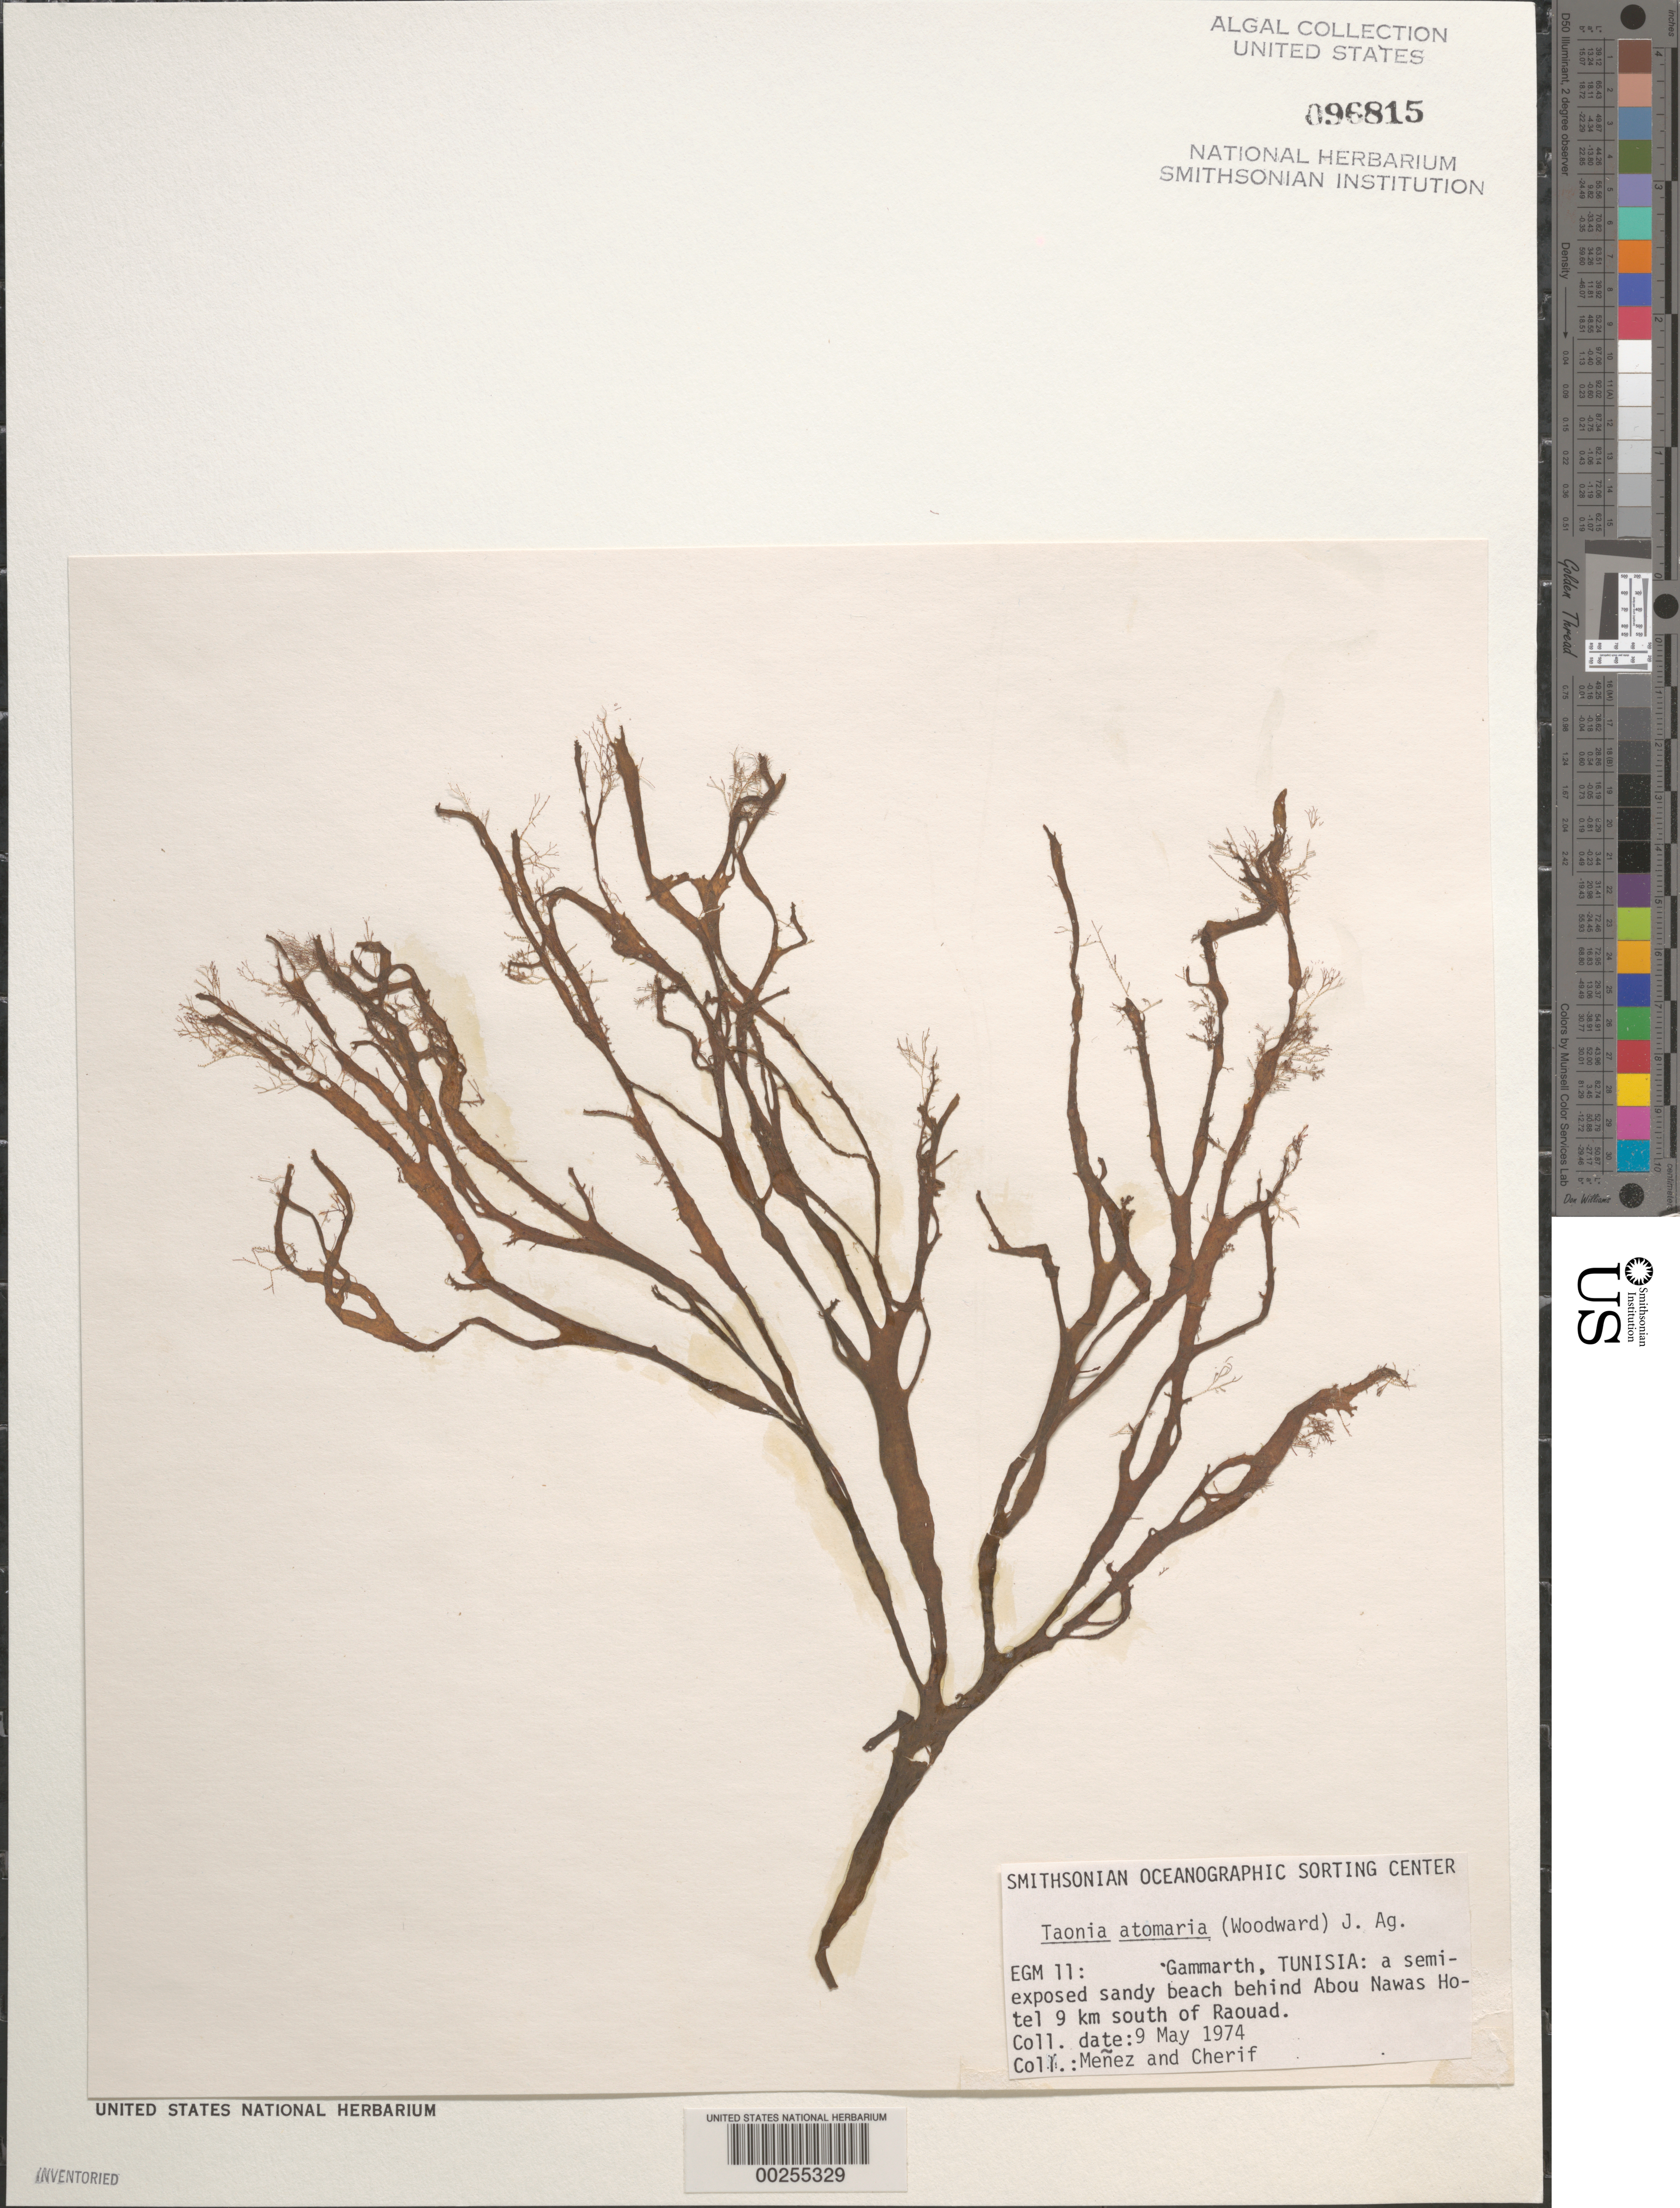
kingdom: Chromista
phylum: Ochrophyta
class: Phaeophyceae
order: Dictyotales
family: Dictyotaceae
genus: Taonia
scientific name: Taonia atomaria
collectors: Meñez & -. Cherif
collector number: EGM 11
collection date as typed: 09 May 1974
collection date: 1974-05-09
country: Tunisia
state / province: Tunis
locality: Gammarth, behind abou nawas hotel, nine km south of raouad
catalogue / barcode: US 96815